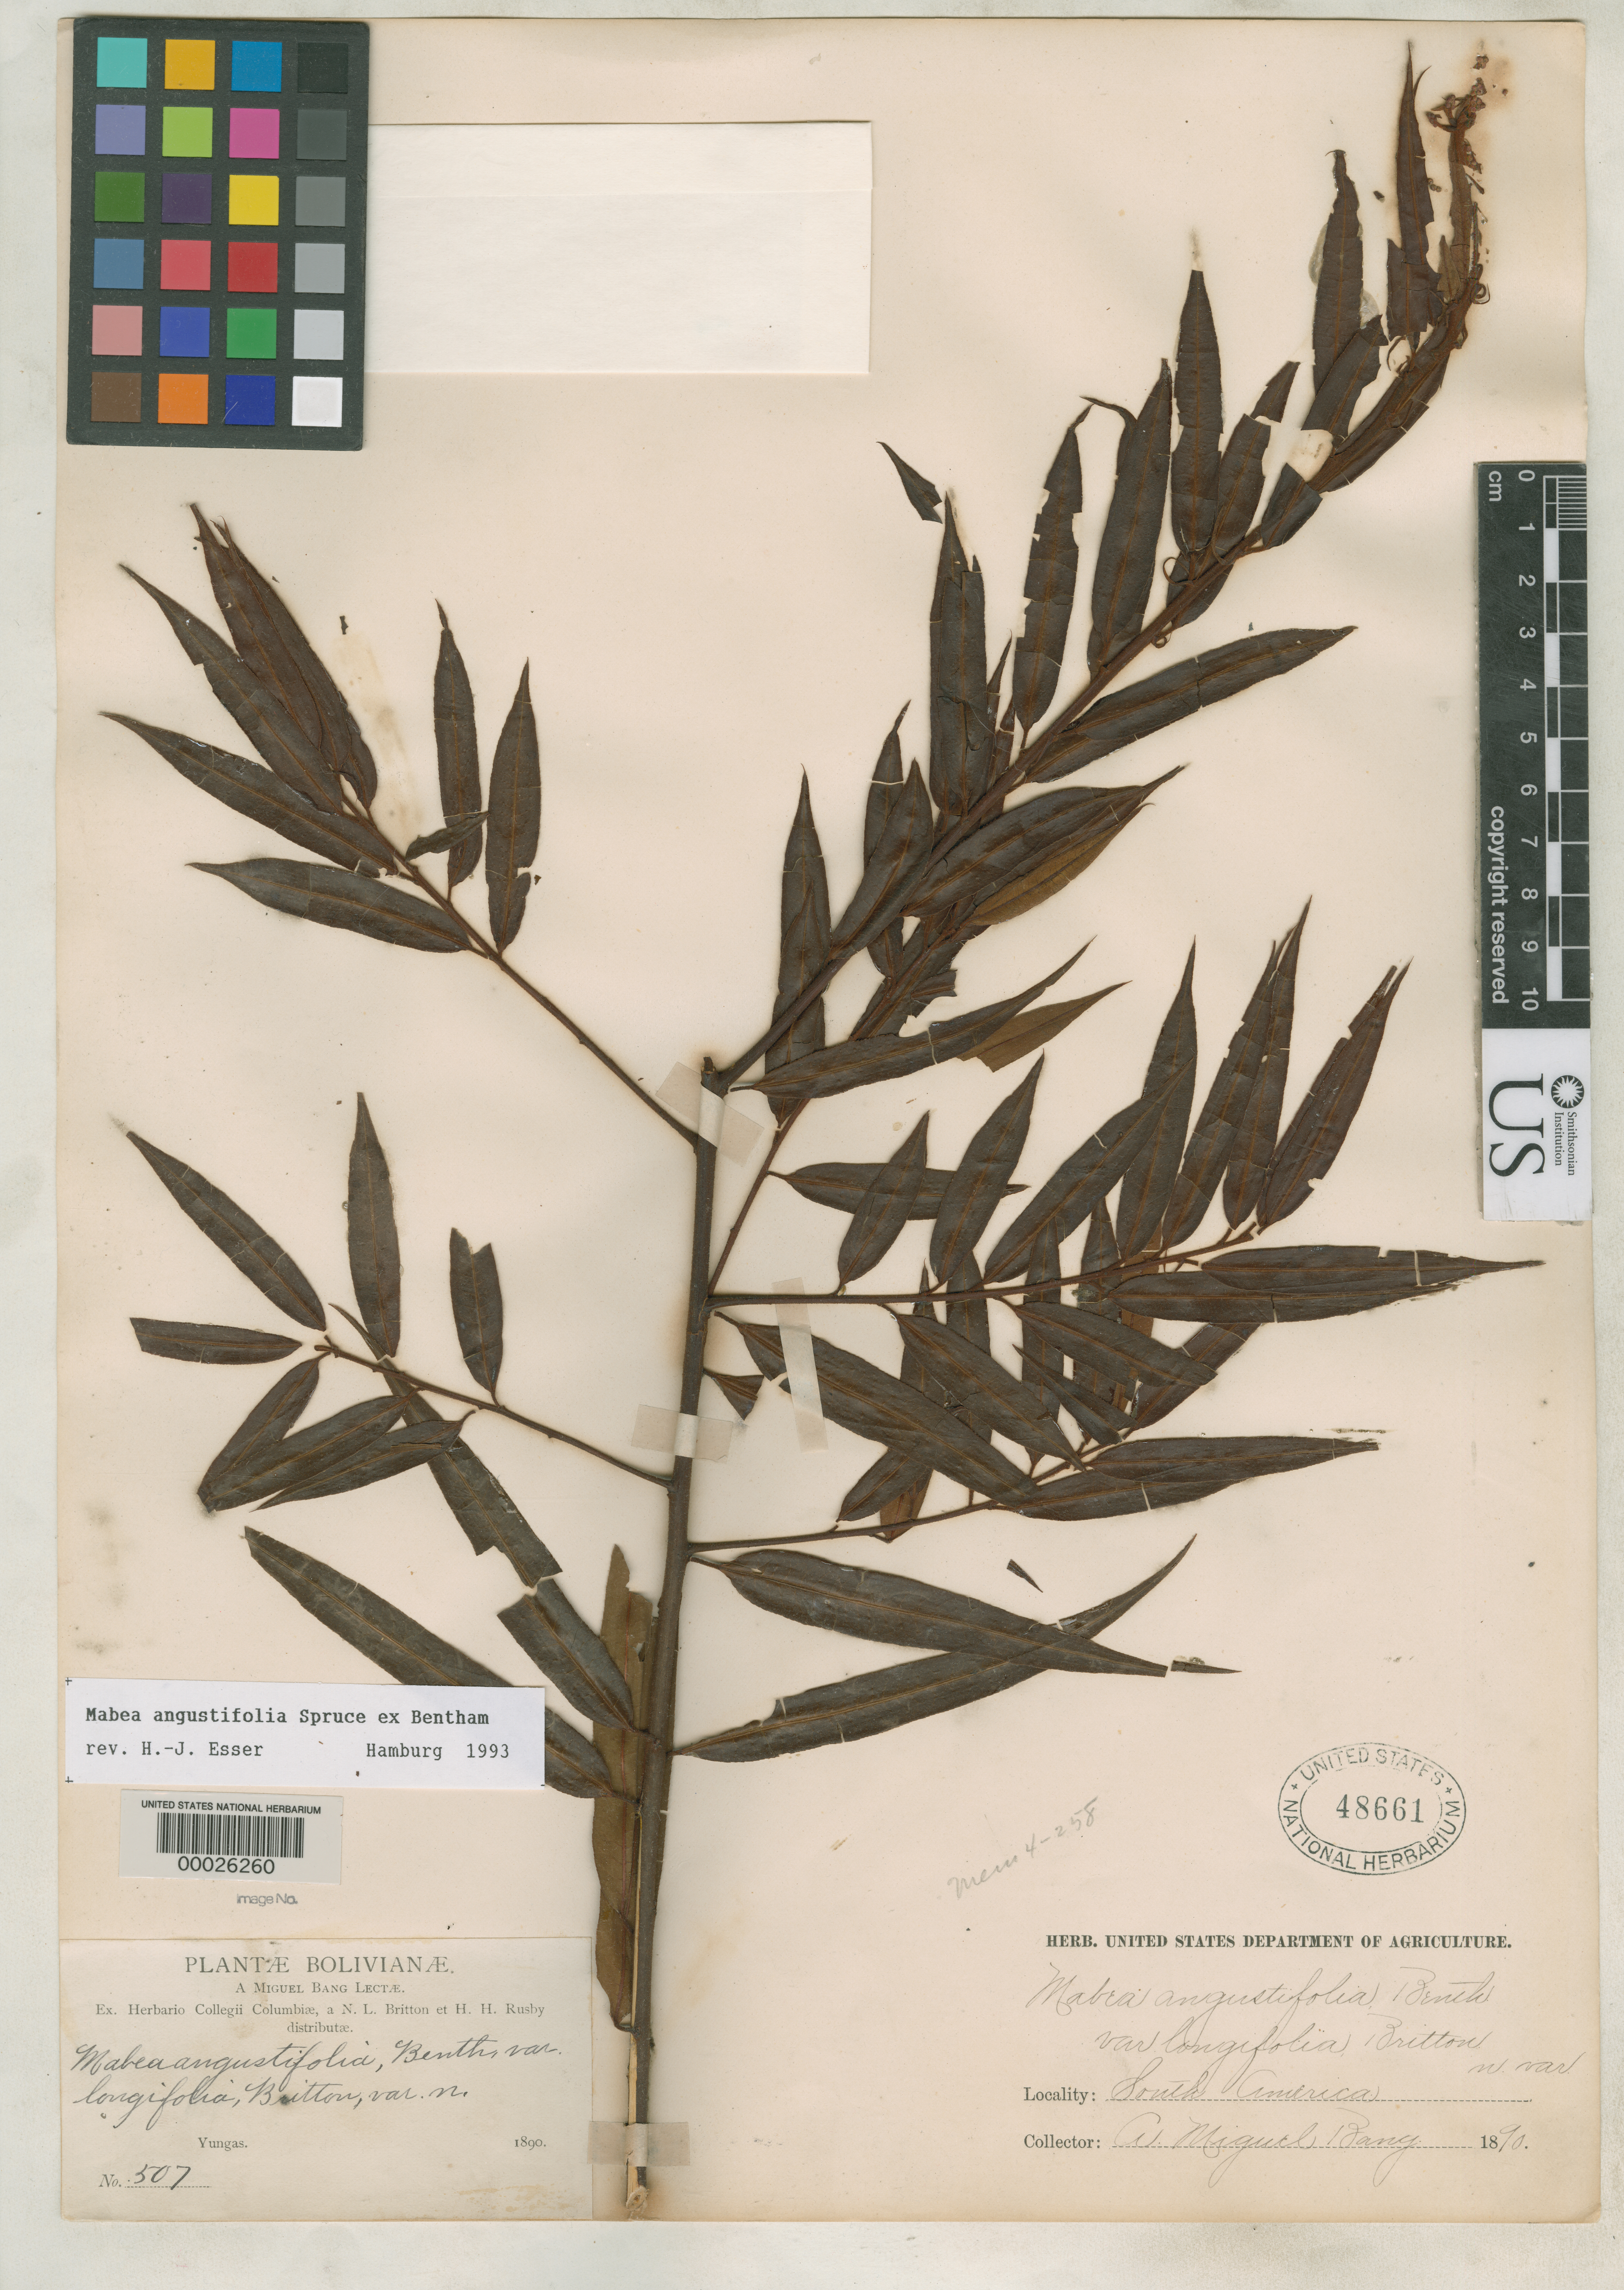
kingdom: Plantae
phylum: Tracheophyta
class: Magnoliopsida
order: Malpighiales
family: Euphorbiaceae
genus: Mabea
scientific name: Mabea angustifolia var. longifolia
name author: Britton in Rusby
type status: Isotype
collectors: M. Bang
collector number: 507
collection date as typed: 1890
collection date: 1890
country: Bolivia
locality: Yungas.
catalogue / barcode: US 48661